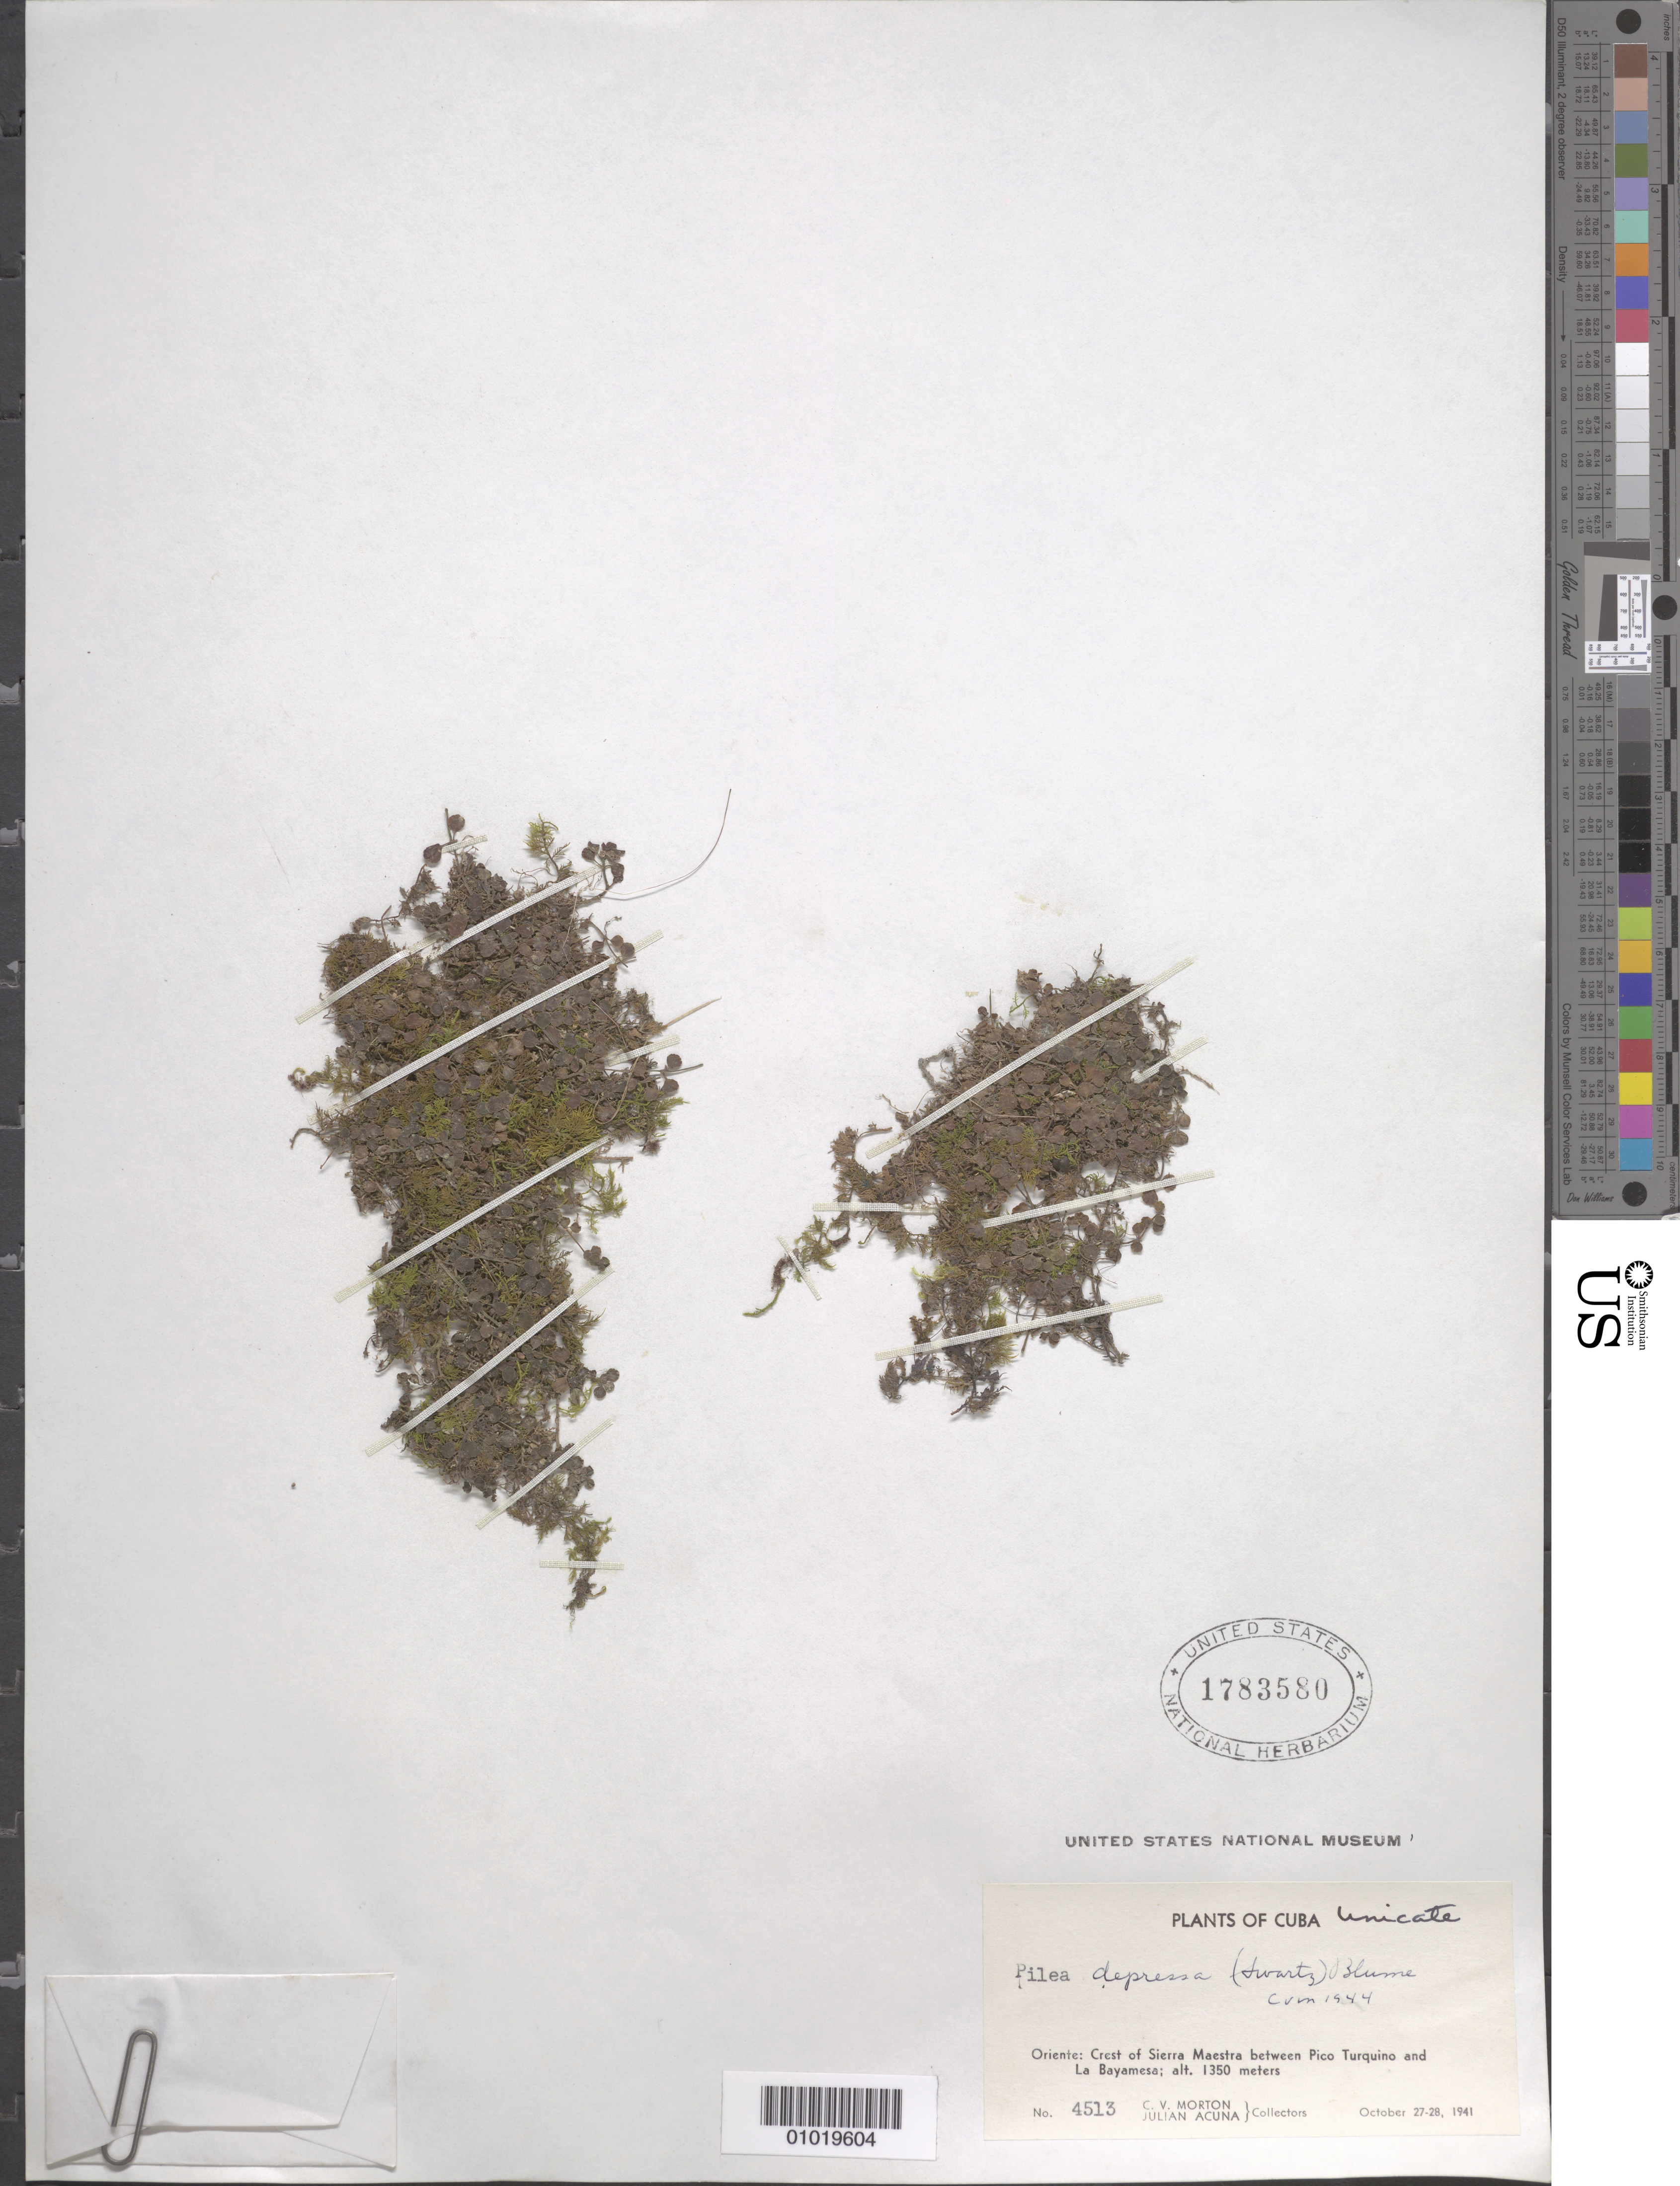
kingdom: Plantae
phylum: Tracheophyta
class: Magnoliopsida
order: Rosales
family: Urticaceae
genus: Pilea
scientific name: Pilea depressa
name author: (Sw.) Blume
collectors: C. V. Morton & J. Acuña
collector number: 4513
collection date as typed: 27 Oct 1941 to 28 Oct 1941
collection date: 1941-10-27/1941-10-28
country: Cuba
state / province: Oriente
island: Cuba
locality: Oriente: Crest of Sierra Maestra between Pico Turquino and La Bayamesa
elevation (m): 1350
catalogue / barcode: US 1783580